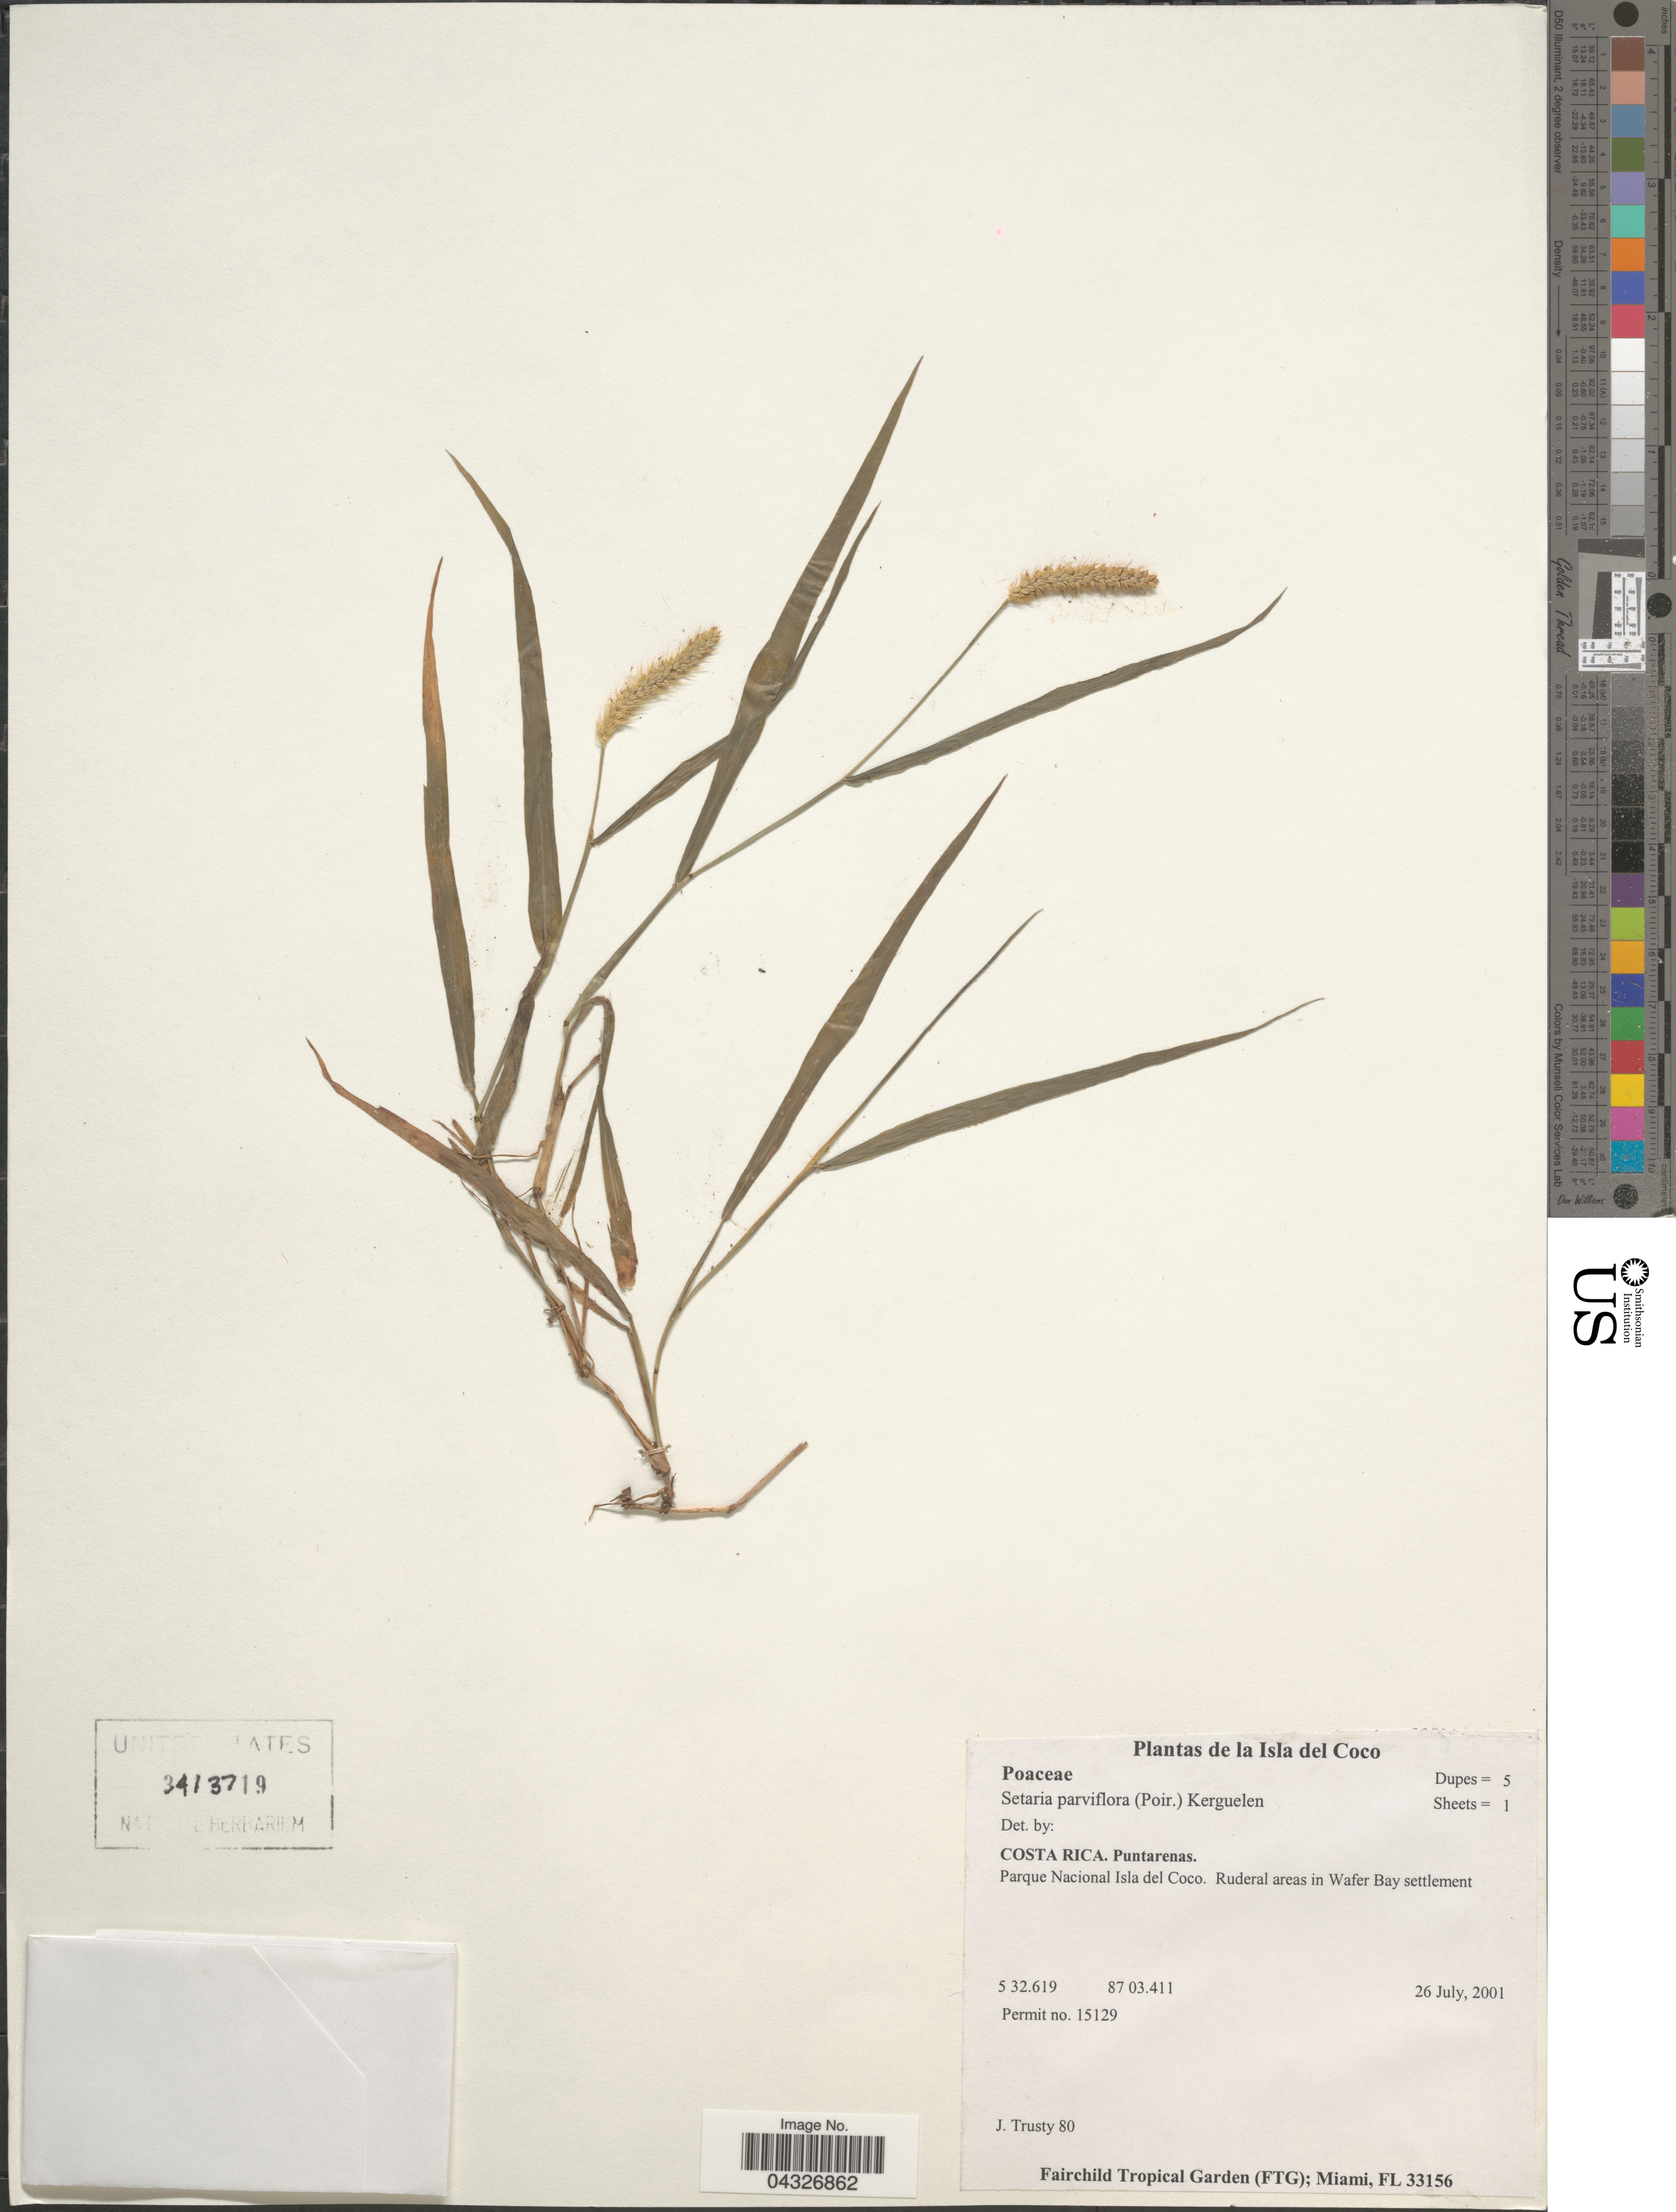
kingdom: Plantae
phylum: Tracheophyta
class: Liliopsida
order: Poales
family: Poaceae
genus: Setaria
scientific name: Setaria parviflora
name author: (Poir.) Kerguélen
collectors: J. Trusty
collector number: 80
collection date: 2001-07-26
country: Costa Rica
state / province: Puntarenas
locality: La Isla del Coco. Parque Nacional Isla del Coco. Ruderal areas in Wafer Bay settlement.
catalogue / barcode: US 3413719